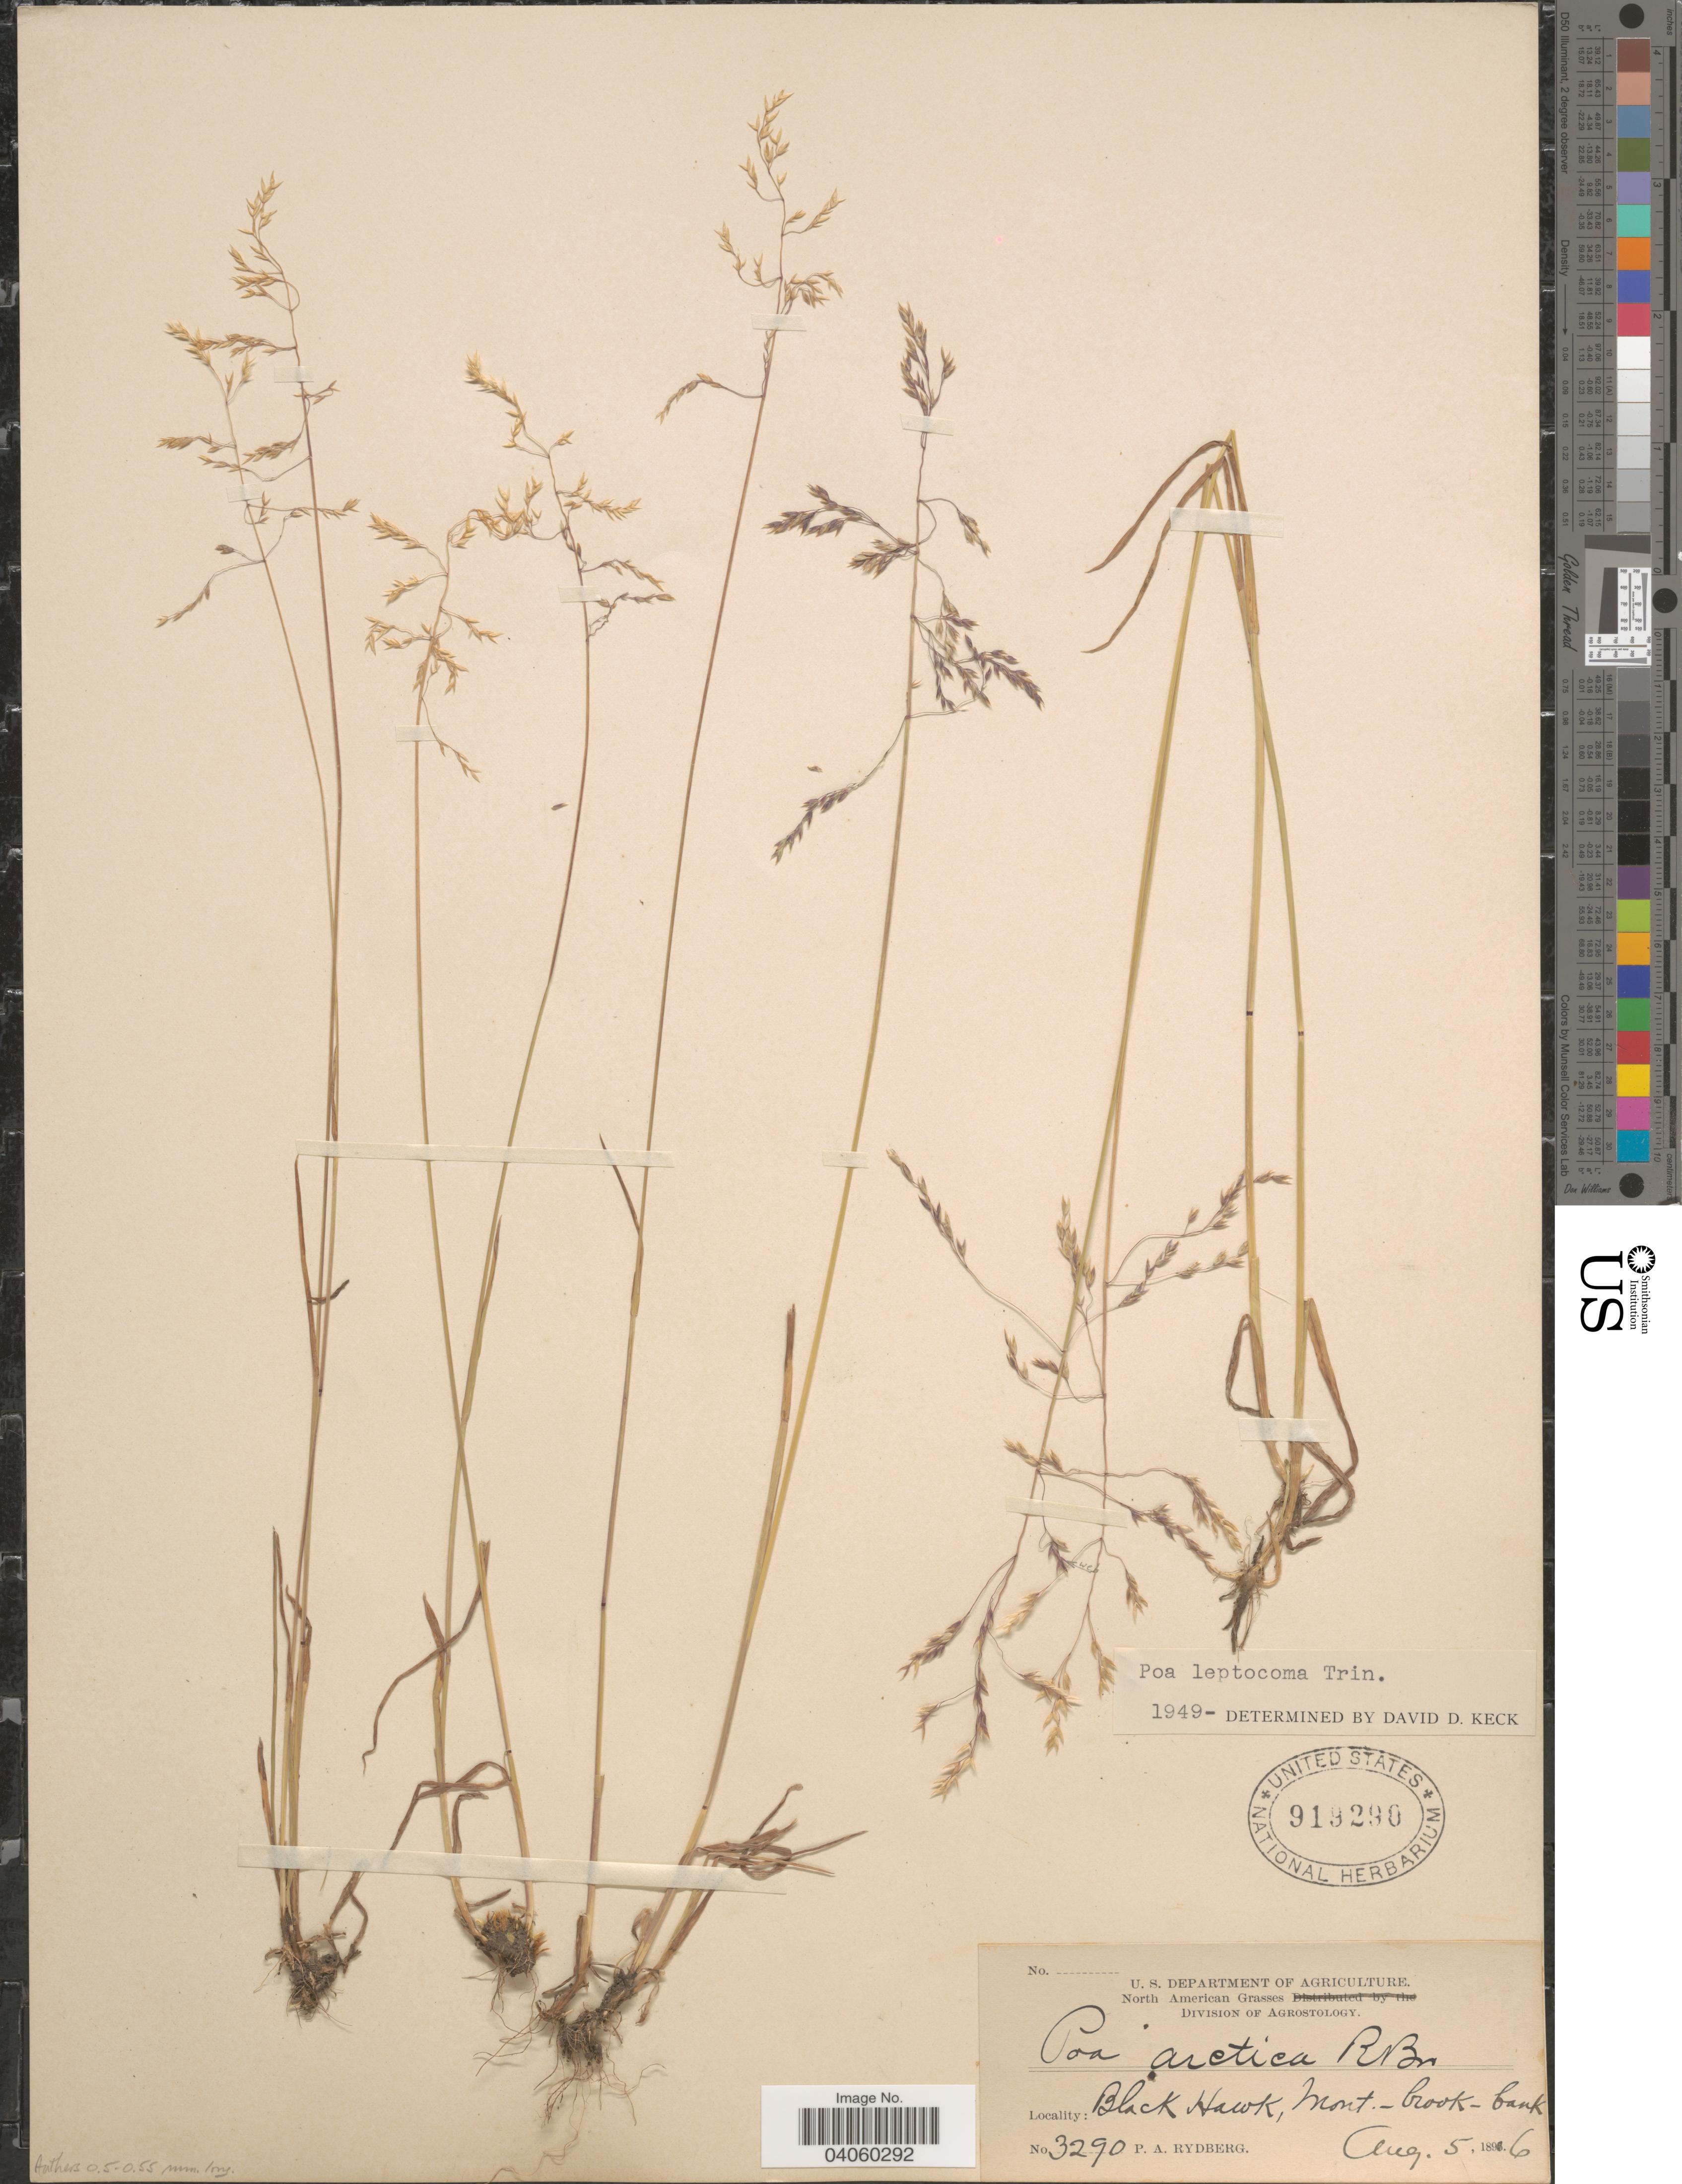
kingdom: Plantae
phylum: Tracheophyta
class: Liliopsida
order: Poales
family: Poaceae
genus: Poa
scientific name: Poa leptocoma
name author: Trin.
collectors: P. A. Rydberg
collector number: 3290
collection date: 1816-08-05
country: United States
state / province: Montana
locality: Black Hawk, Mont. - Crook - bank.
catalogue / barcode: US 919290